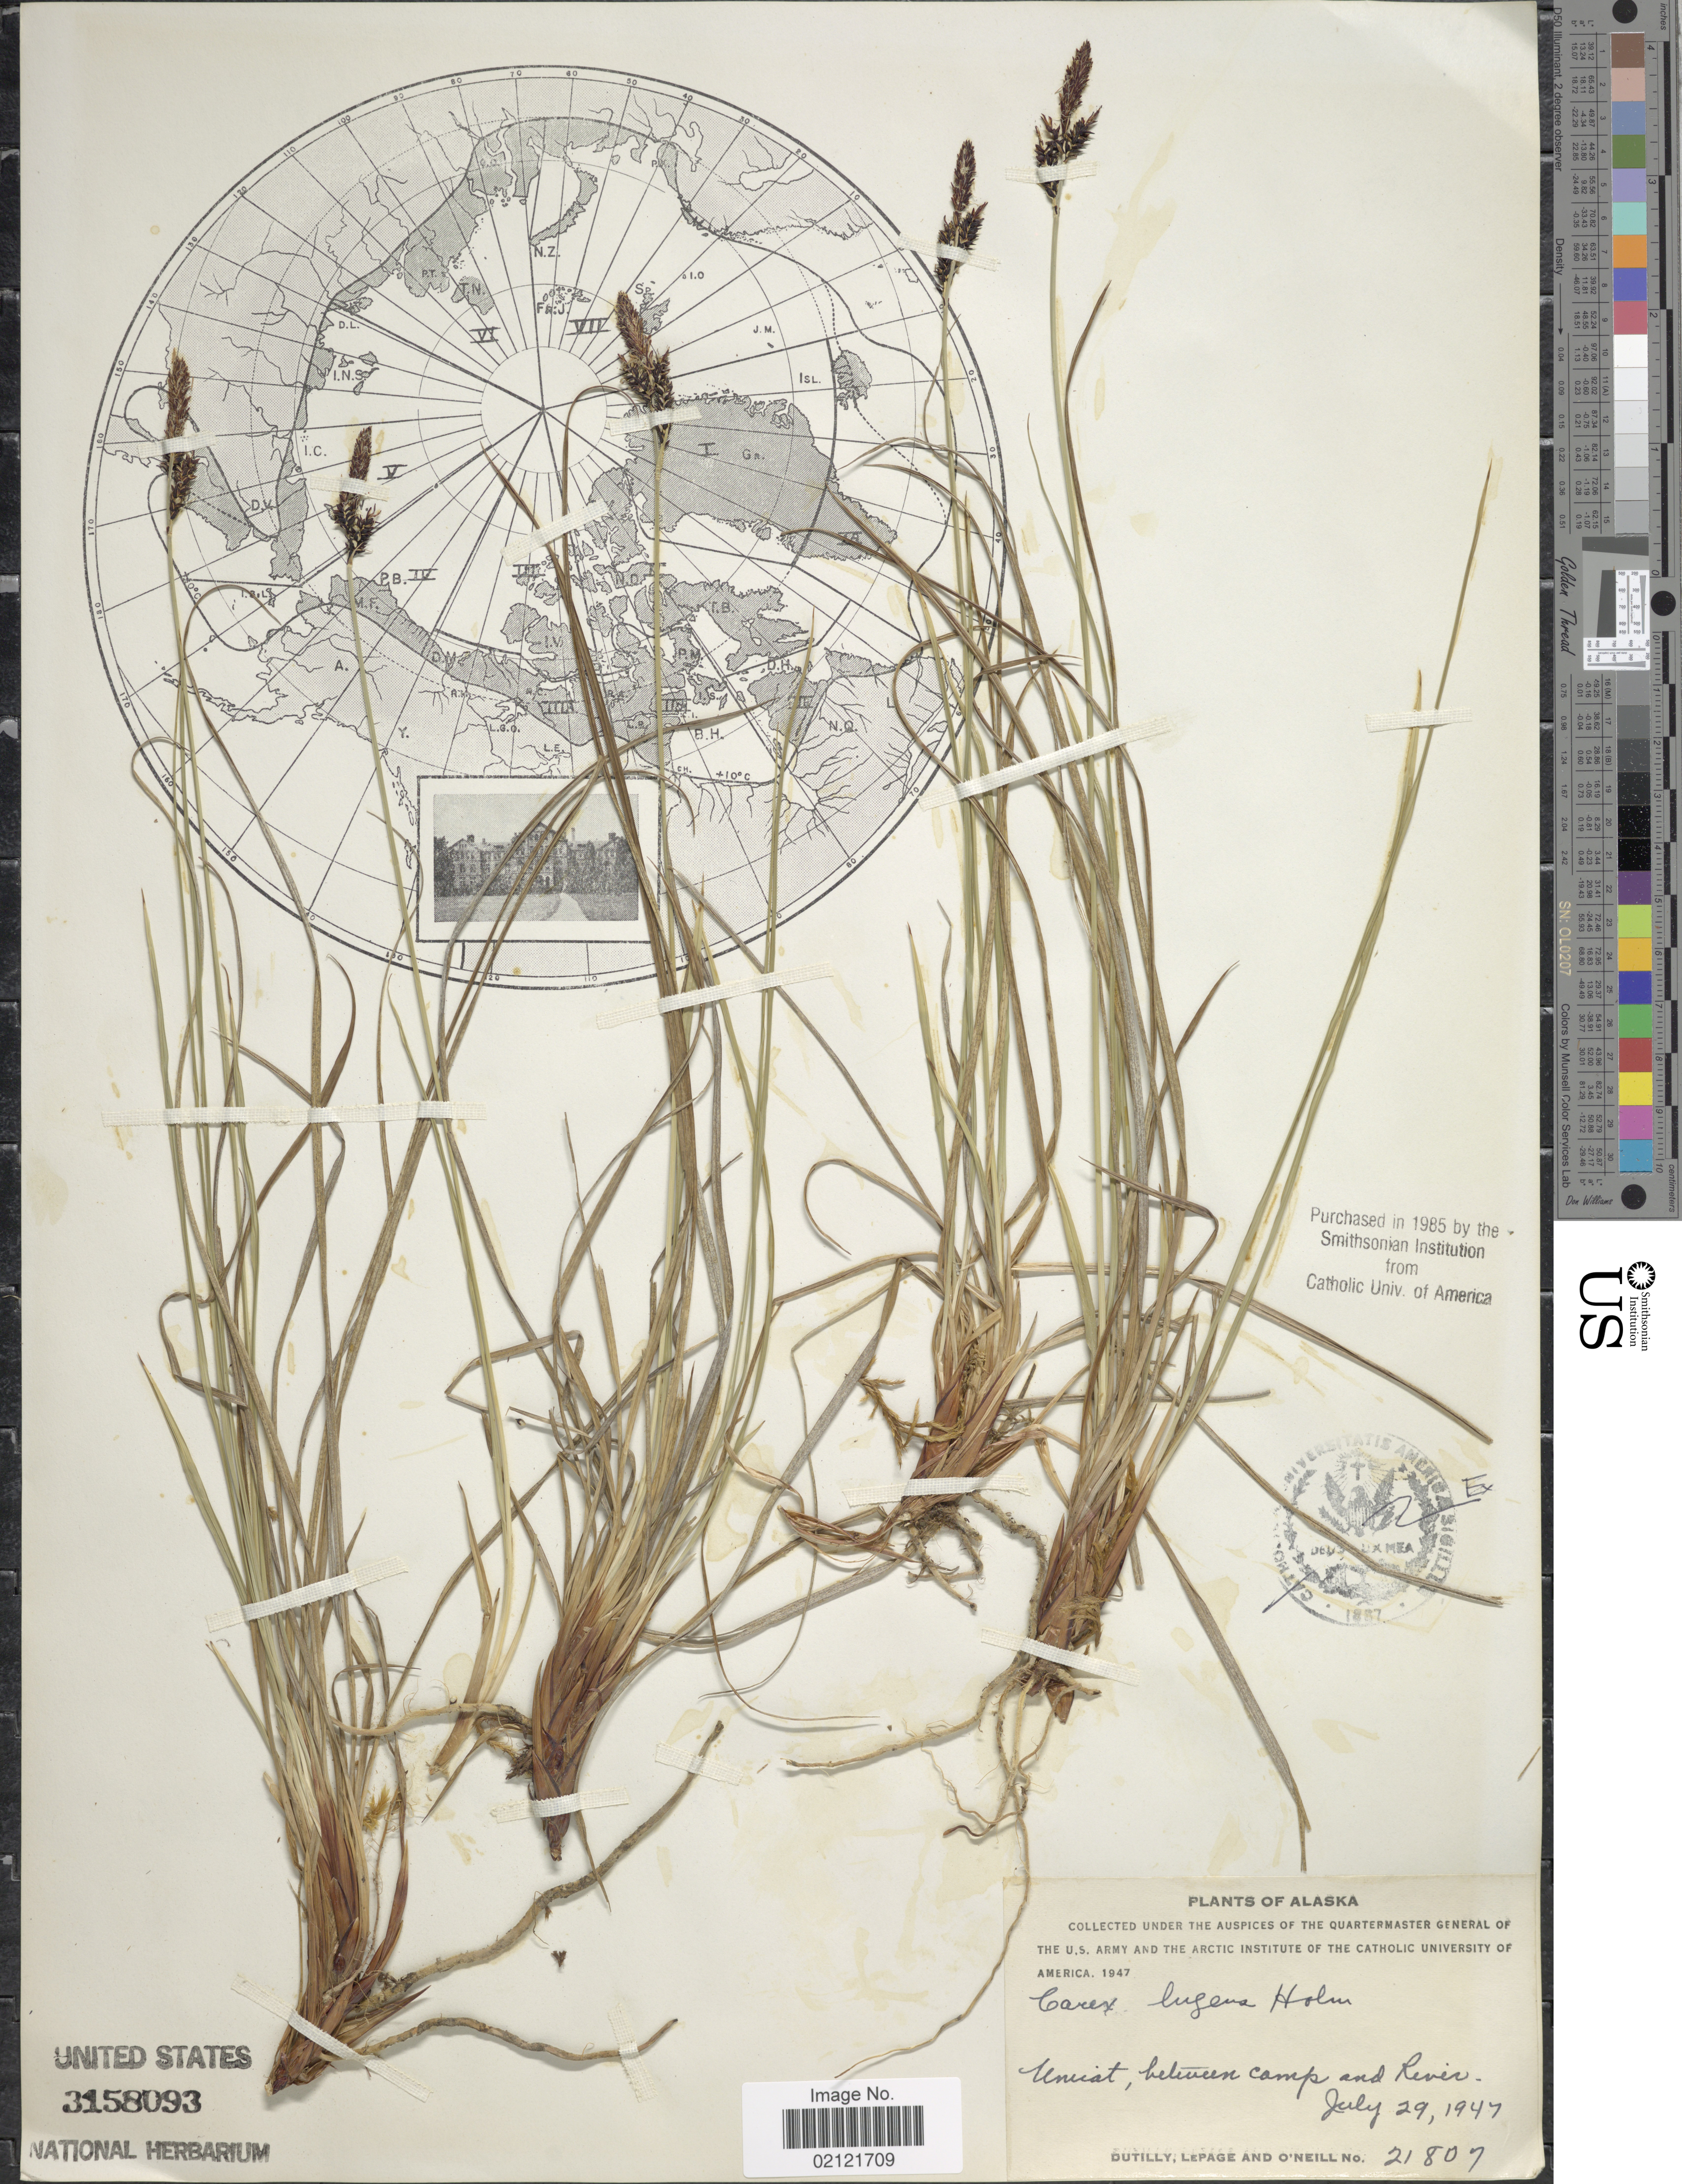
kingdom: Plantae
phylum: Tracheophyta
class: Liliopsida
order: Poales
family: Cyperaceae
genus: Carex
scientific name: Carex bigelowii subsp. lugens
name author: (Holm) T.V. Egorova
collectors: -. Dutilly, -. LePage & -. O'Neill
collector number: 21807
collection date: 1947-07-29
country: United States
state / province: Alaska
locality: Umiat, between camp and River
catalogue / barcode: US 3158093